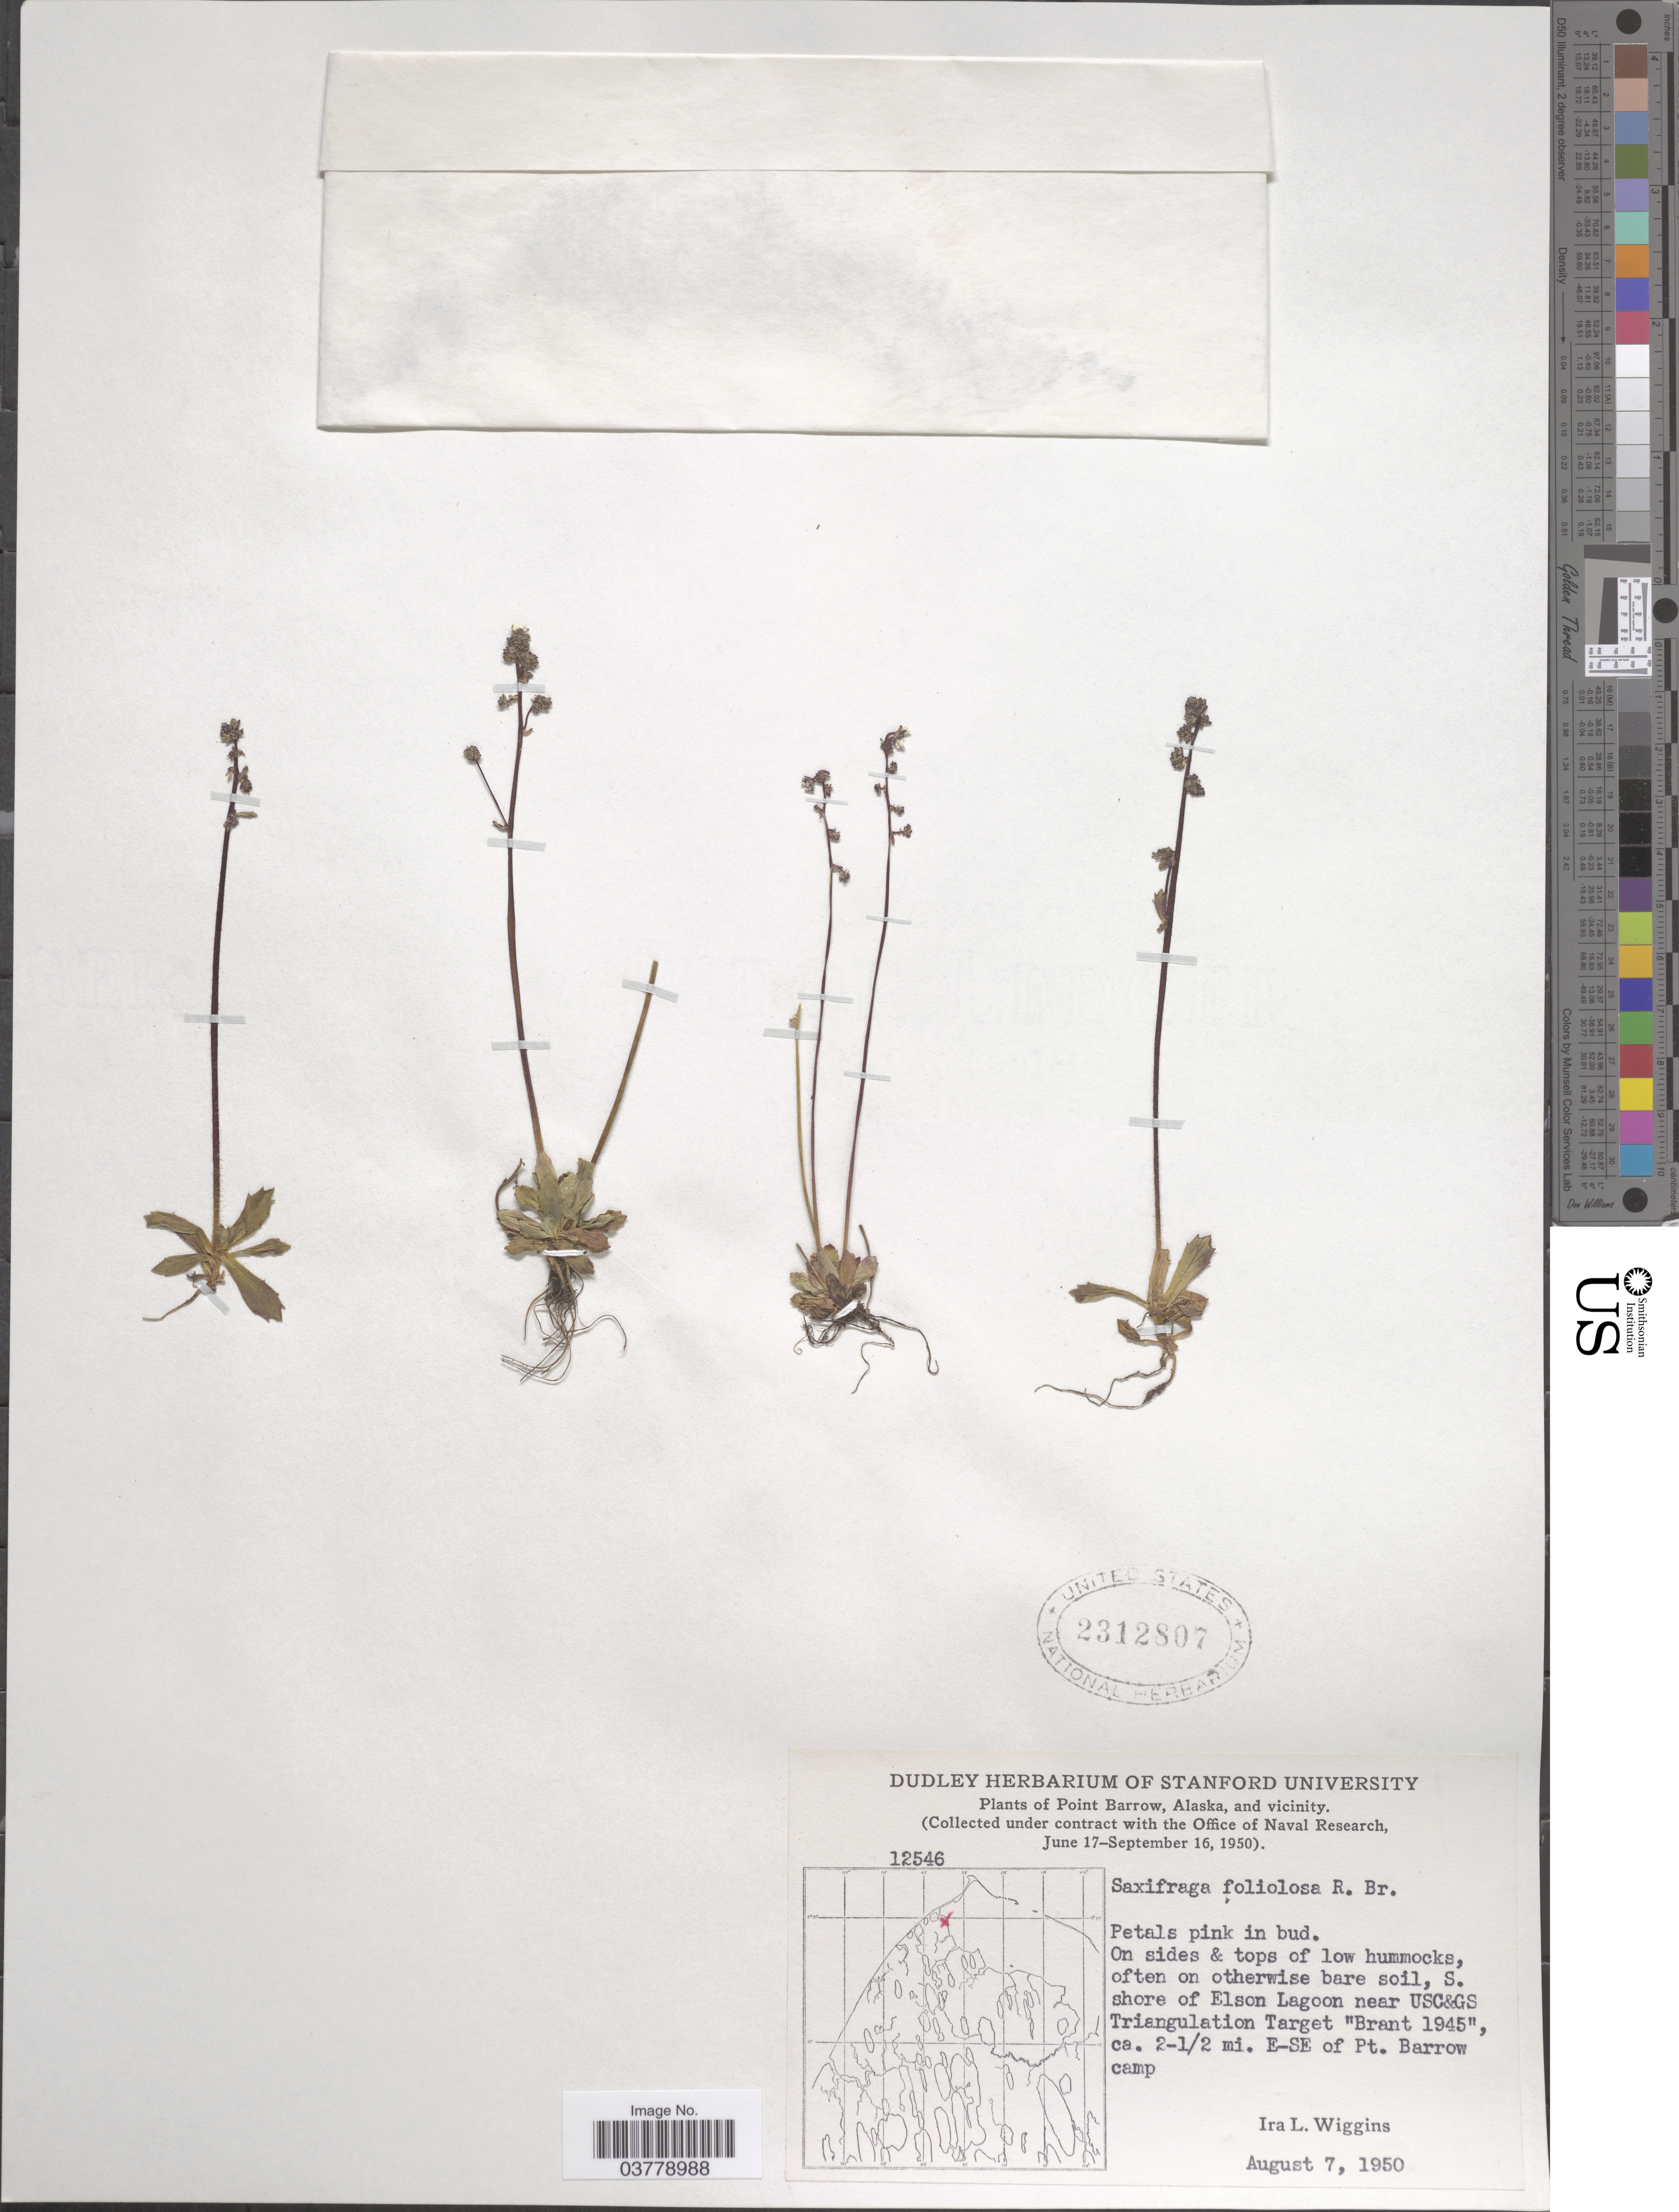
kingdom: Plantae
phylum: Tracheophyta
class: Magnoliopsida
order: Saxifragales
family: Saxifragaceae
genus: Micranthes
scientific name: Micranthes foliolosa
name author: (R. Br.) Gornall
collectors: I. L. Wiggins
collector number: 12546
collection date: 1950-08-07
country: United States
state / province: Alaska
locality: Point Barrow, Alaska, and vicinity. S. shore of Elson Lagoon near USC&GS Triangulation Target "Brant 1945", ca. 2-½ mi. E-SE of Pt. Barrow camp.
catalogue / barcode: US 2312807